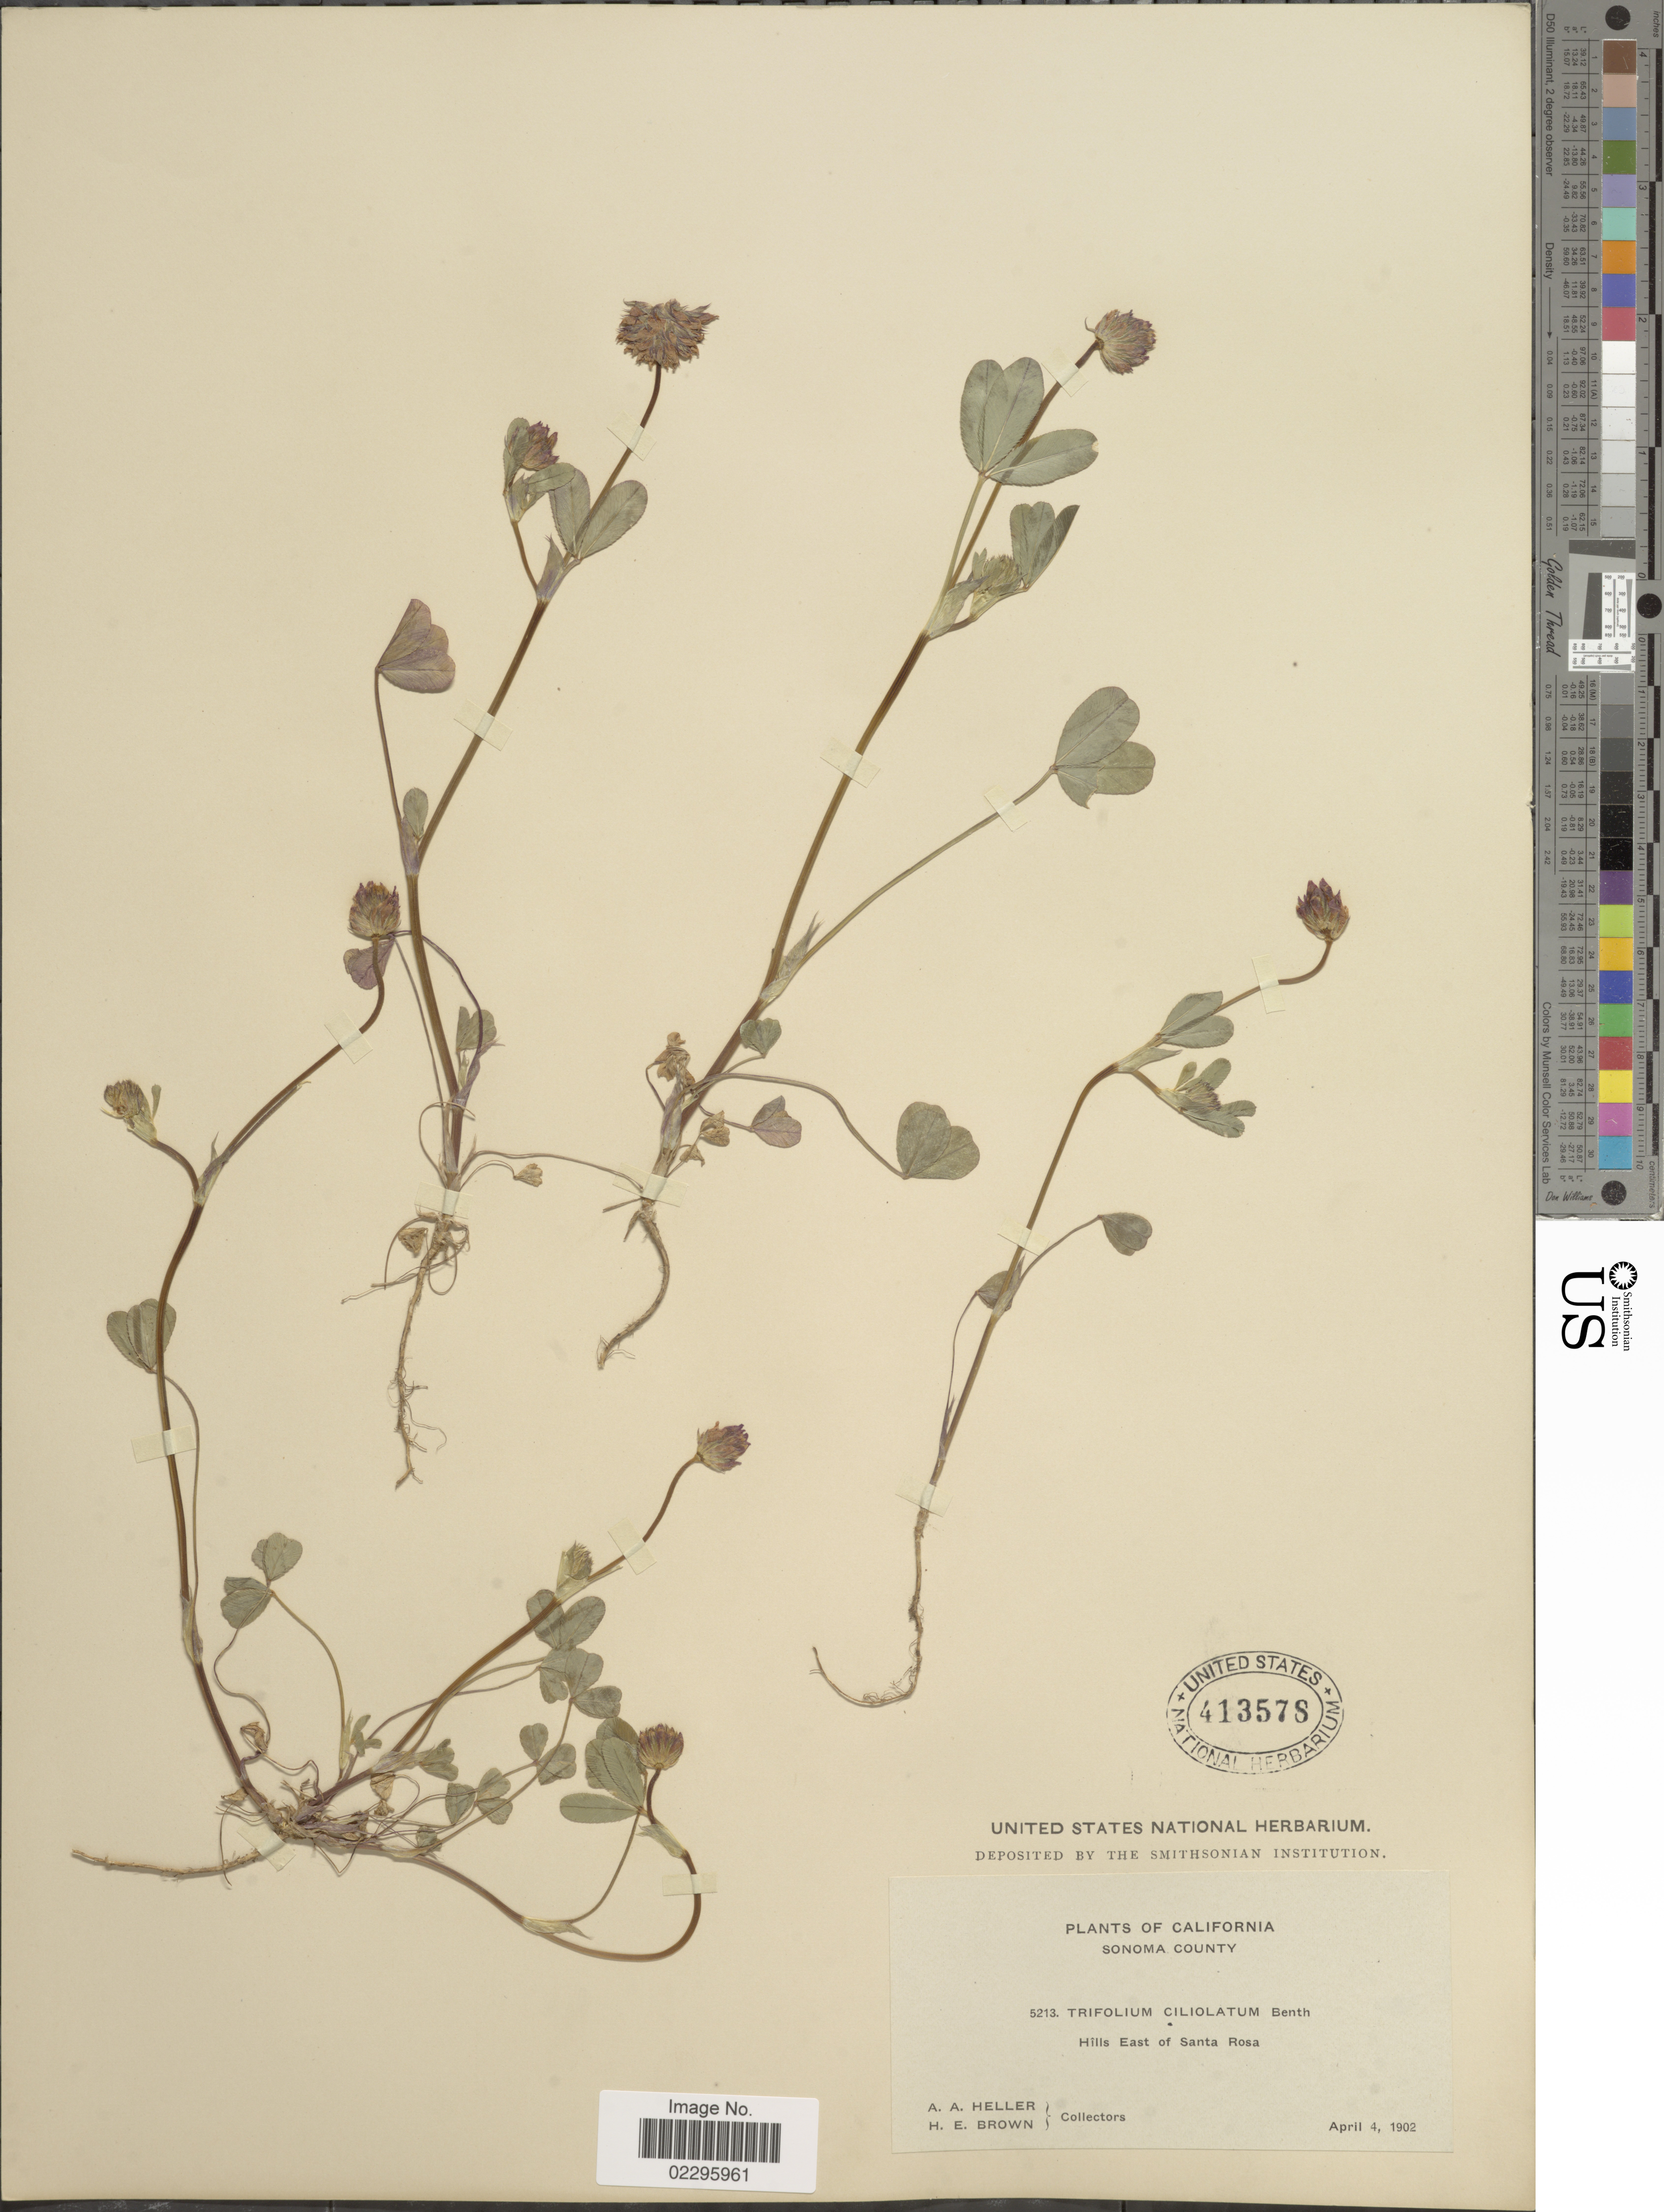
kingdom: Plantae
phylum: Tracheophyta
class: Magnoliopsida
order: Fabales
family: Fabaceae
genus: Trifolium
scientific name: Trifolium ciliolatum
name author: Benth.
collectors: A. A. Heller & H. Brown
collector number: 5213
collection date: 1902-04-04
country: United States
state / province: California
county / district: Sonoma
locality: Sonoma County, Hills east of Santa Rosa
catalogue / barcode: US 413578